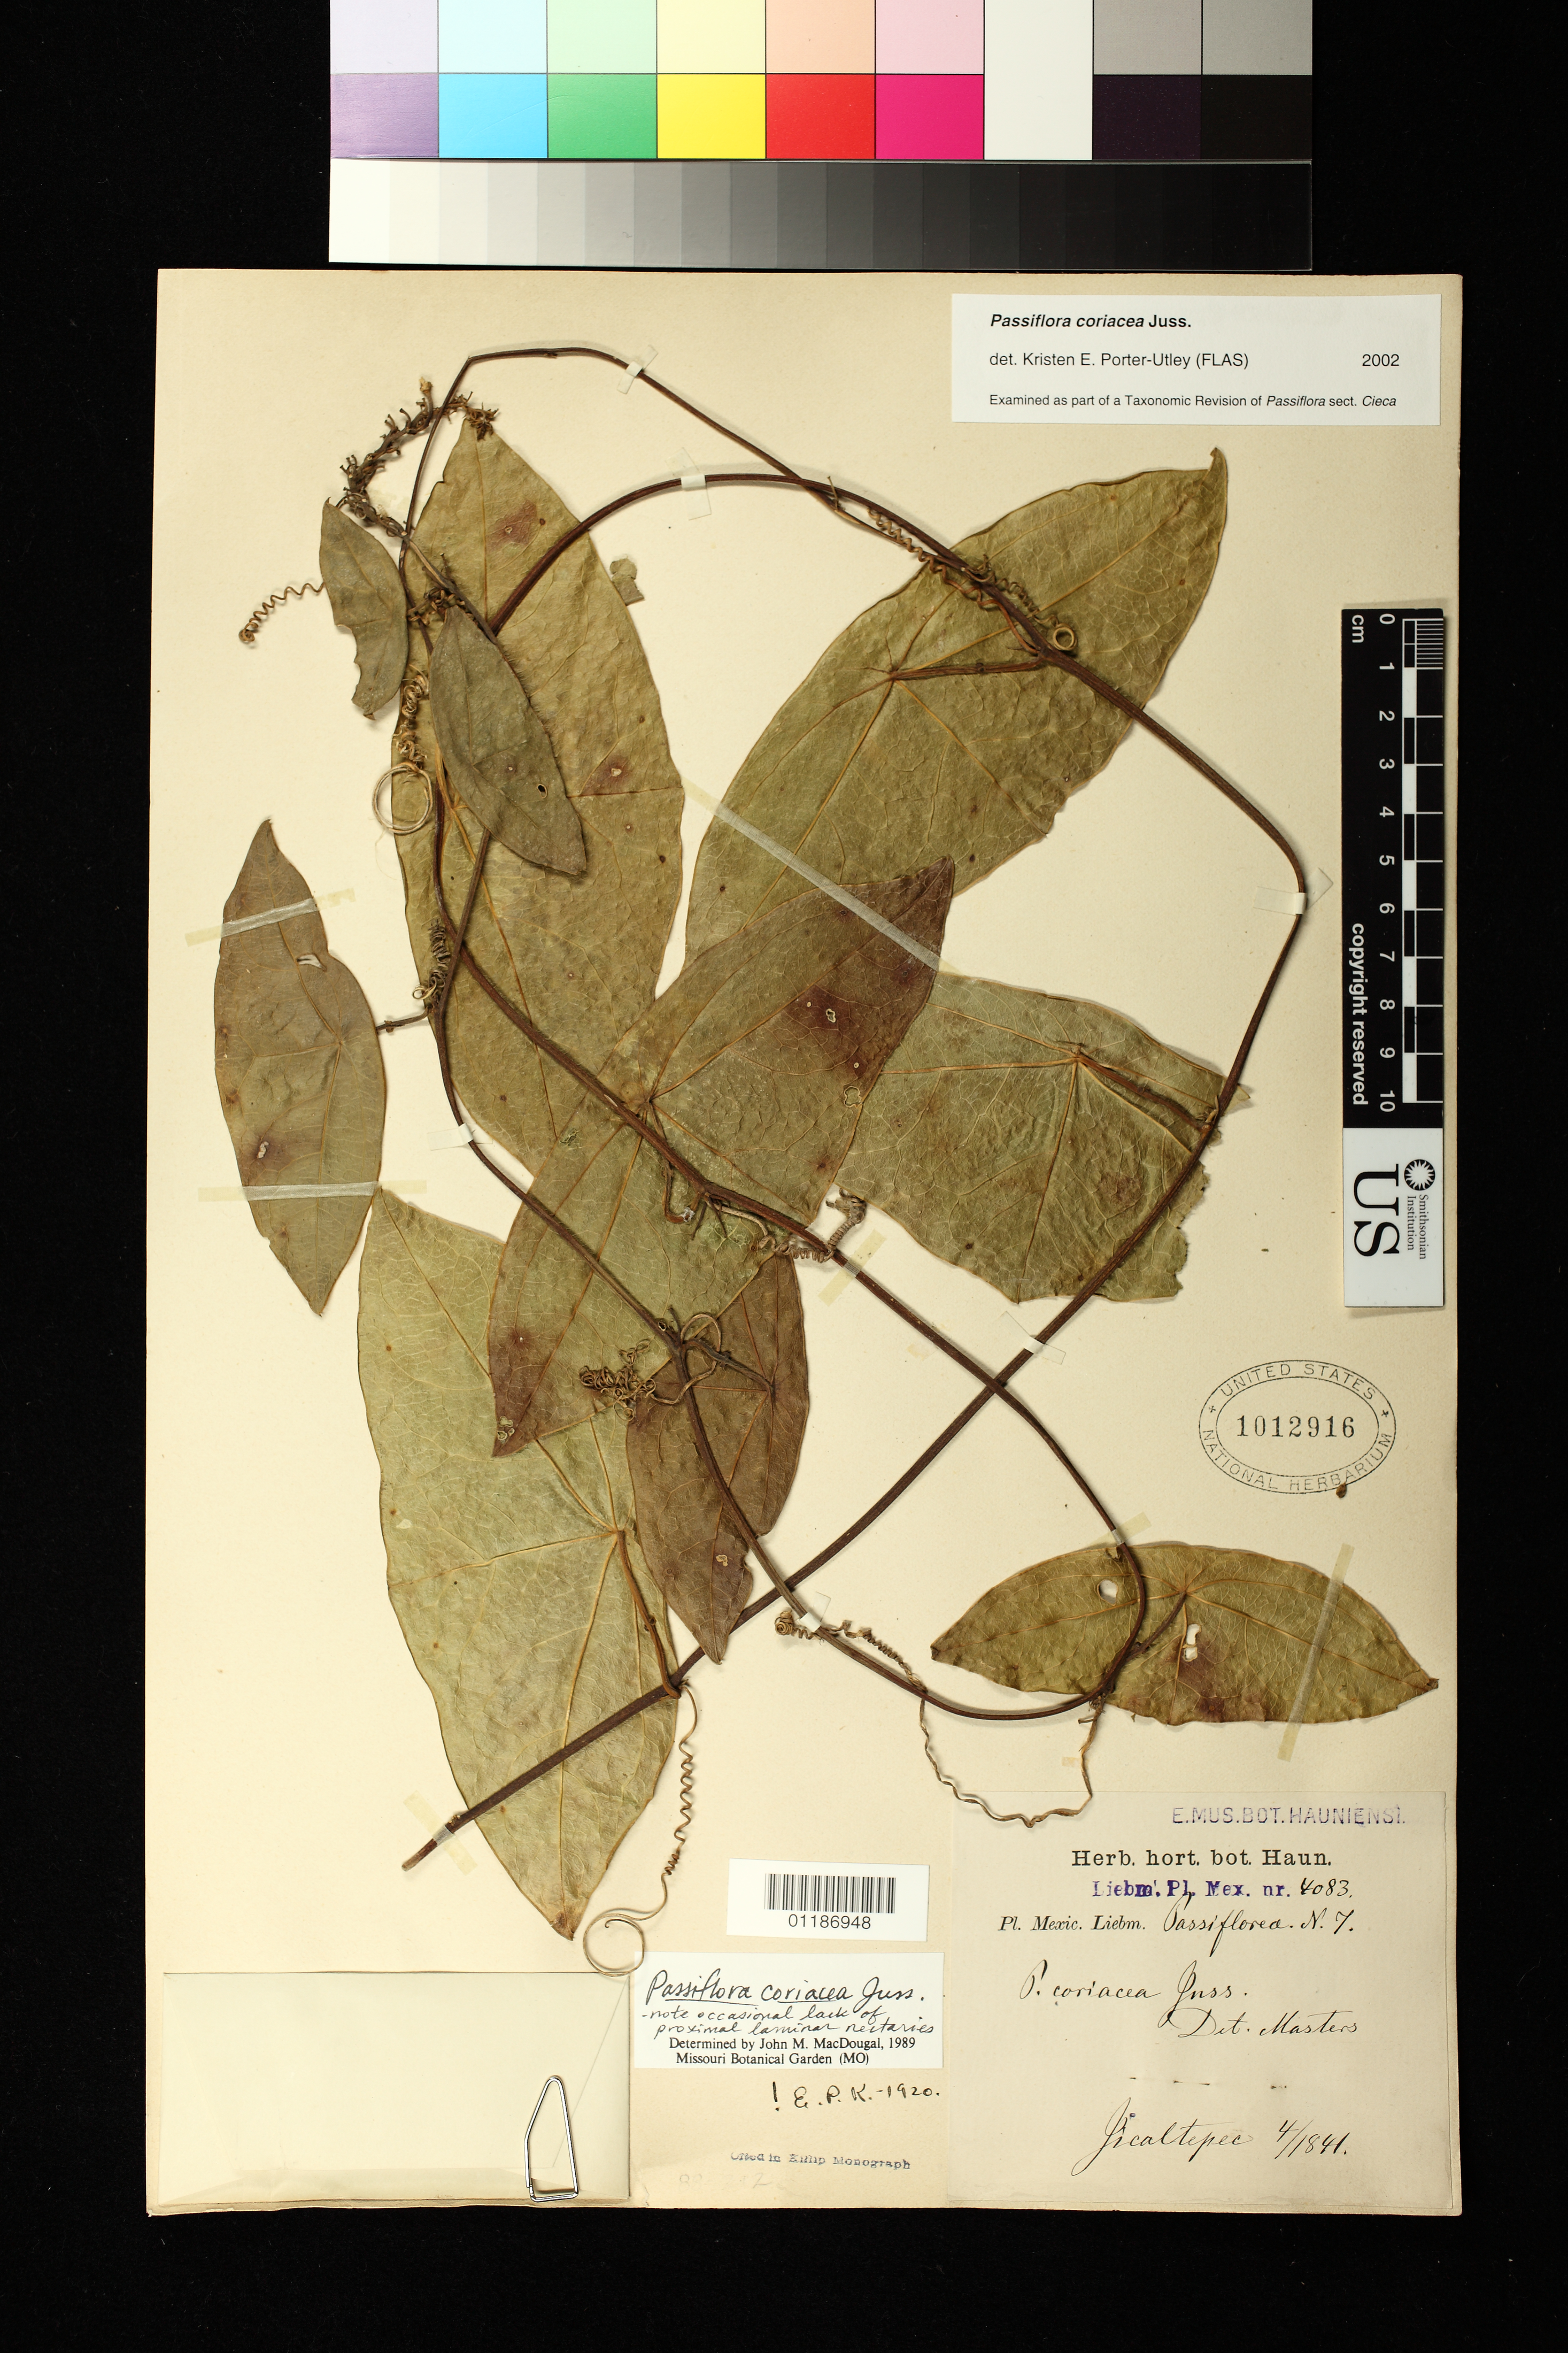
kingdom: Plantae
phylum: Tracheophyta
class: Magnoliopsida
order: Malpighiales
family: Passifloraceae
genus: Passiflora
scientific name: Passiflora coriacea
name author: A. Juss.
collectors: F. M. Liebmann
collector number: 4083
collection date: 1841-04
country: Mexico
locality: Jicaltepec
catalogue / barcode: US 1012916